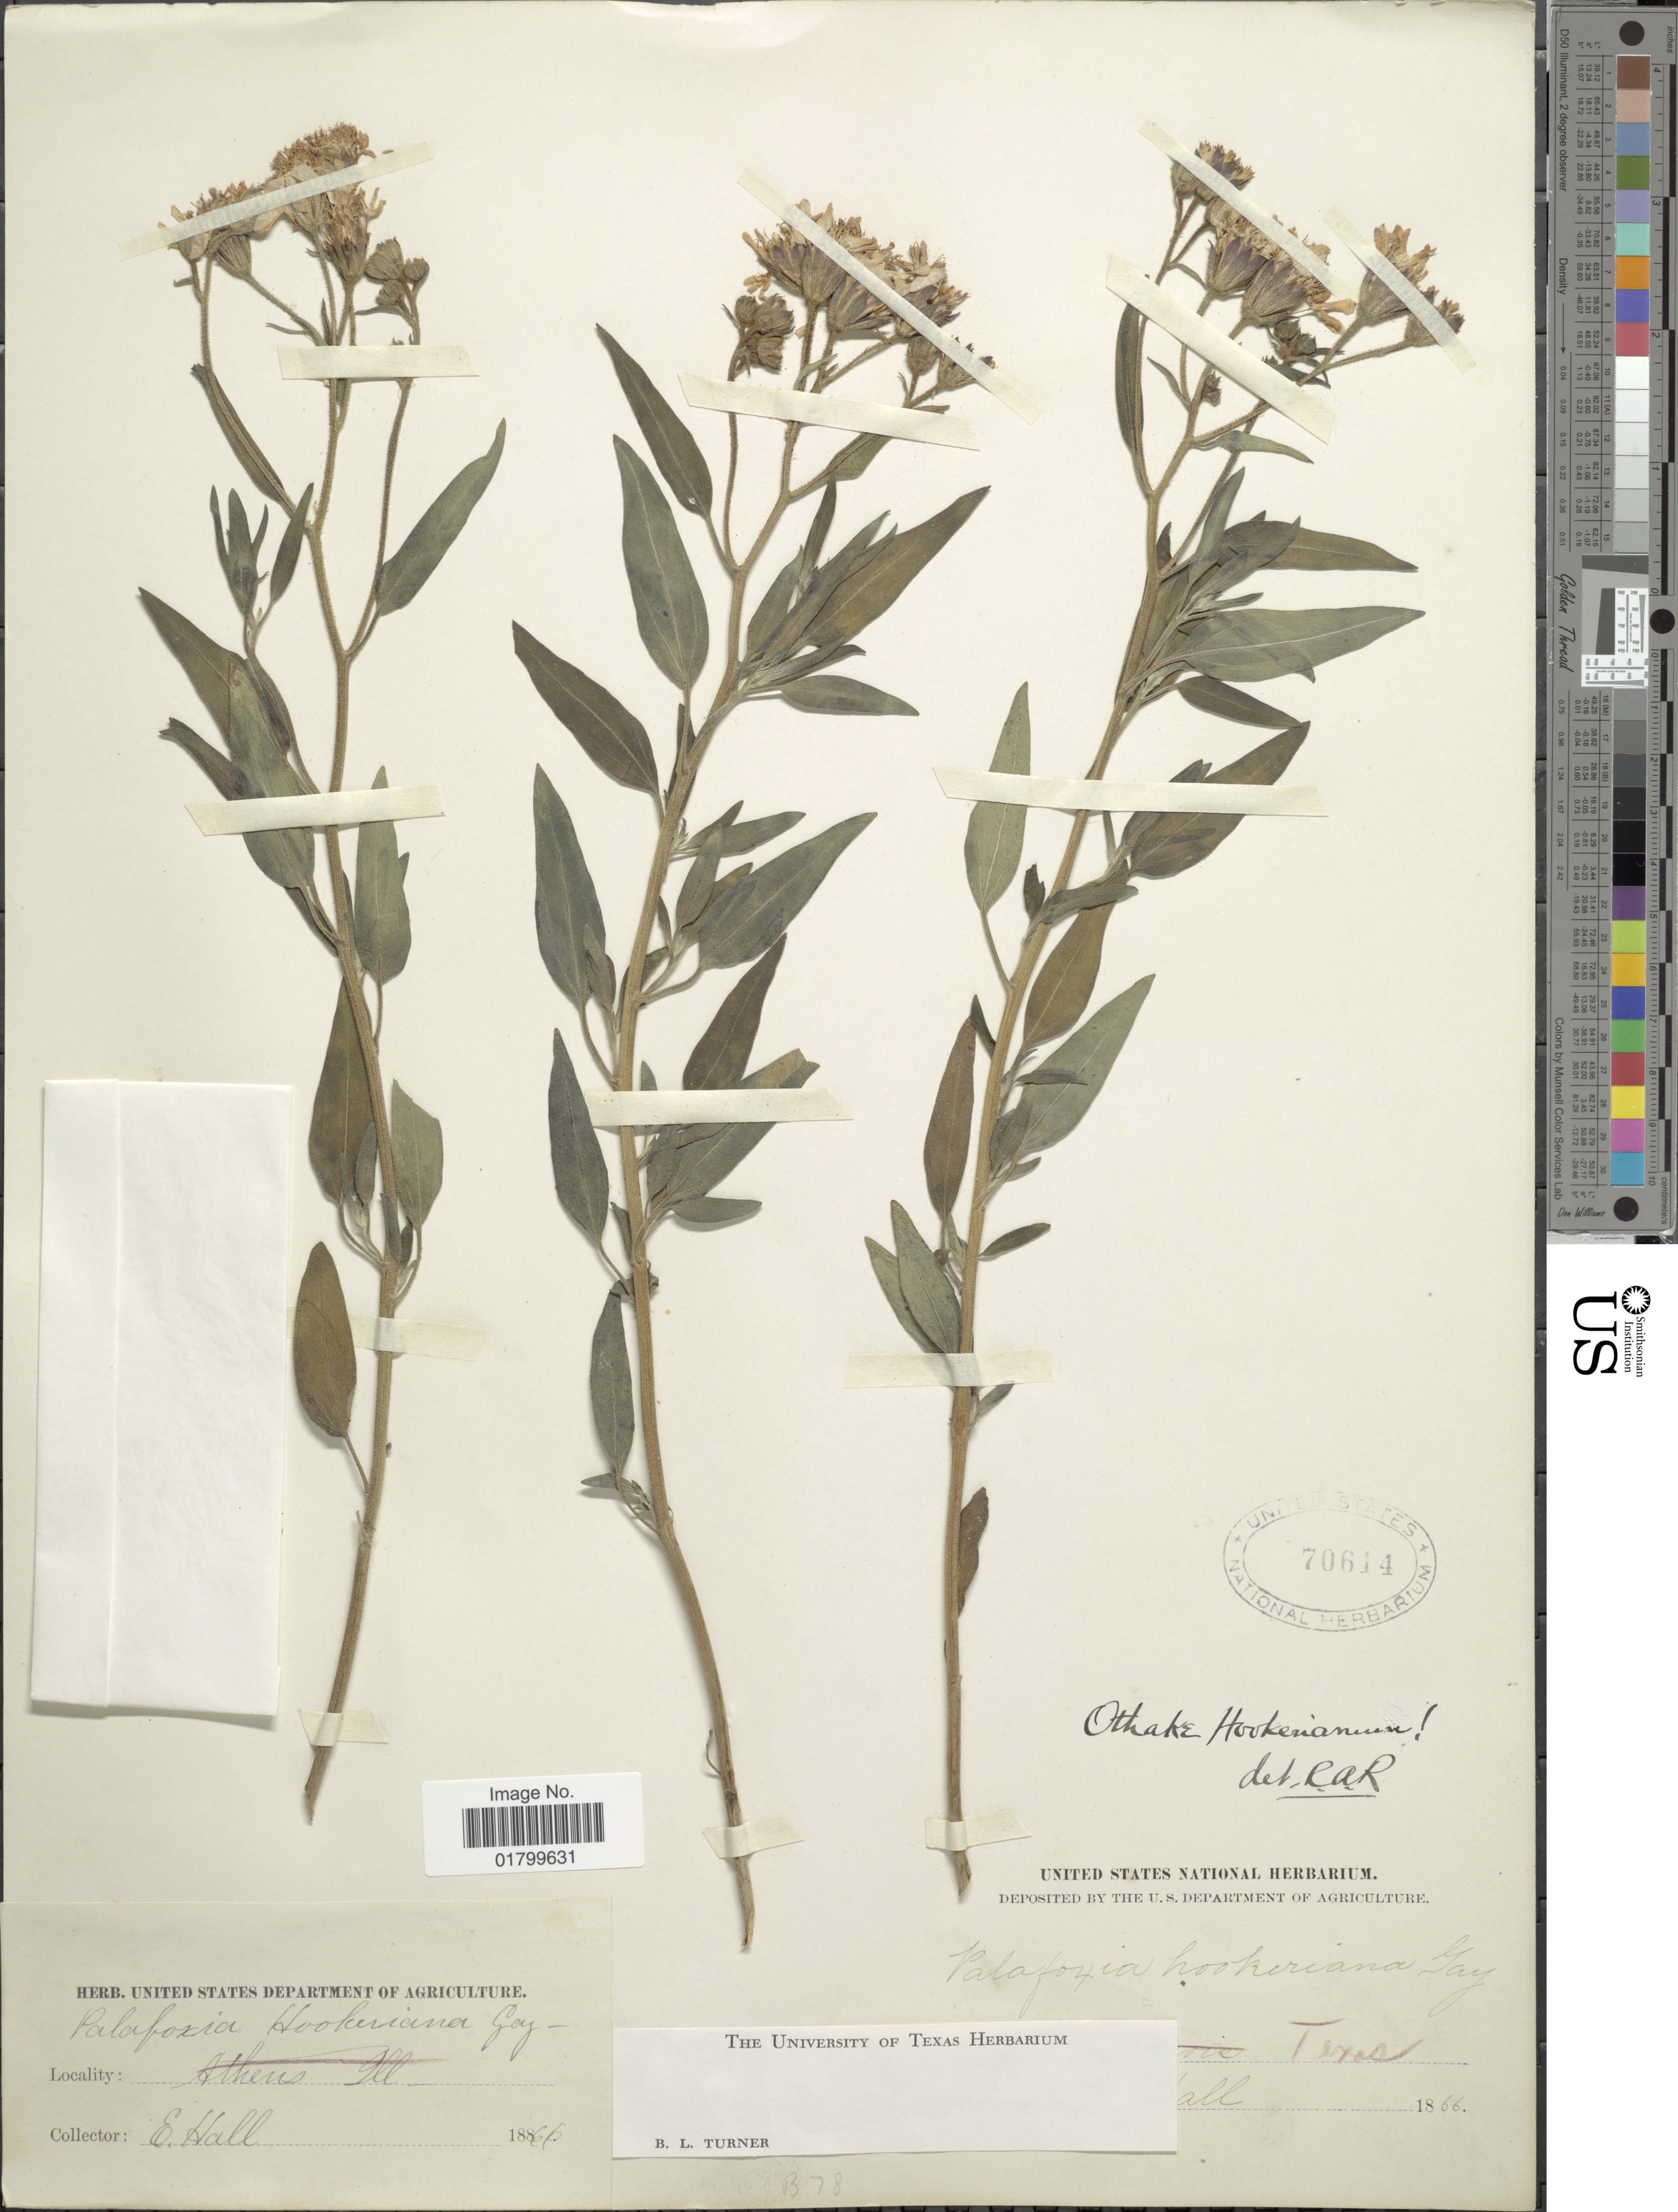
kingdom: Plantae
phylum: Tracheophyta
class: Magnoliopsida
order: Asterales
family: Asteraceae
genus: Palafoxia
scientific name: Palafoxia hookeriana var. hookeriana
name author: Torr. & A. Gray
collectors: E. Hall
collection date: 1866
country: United States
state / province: Texas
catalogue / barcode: US 70614